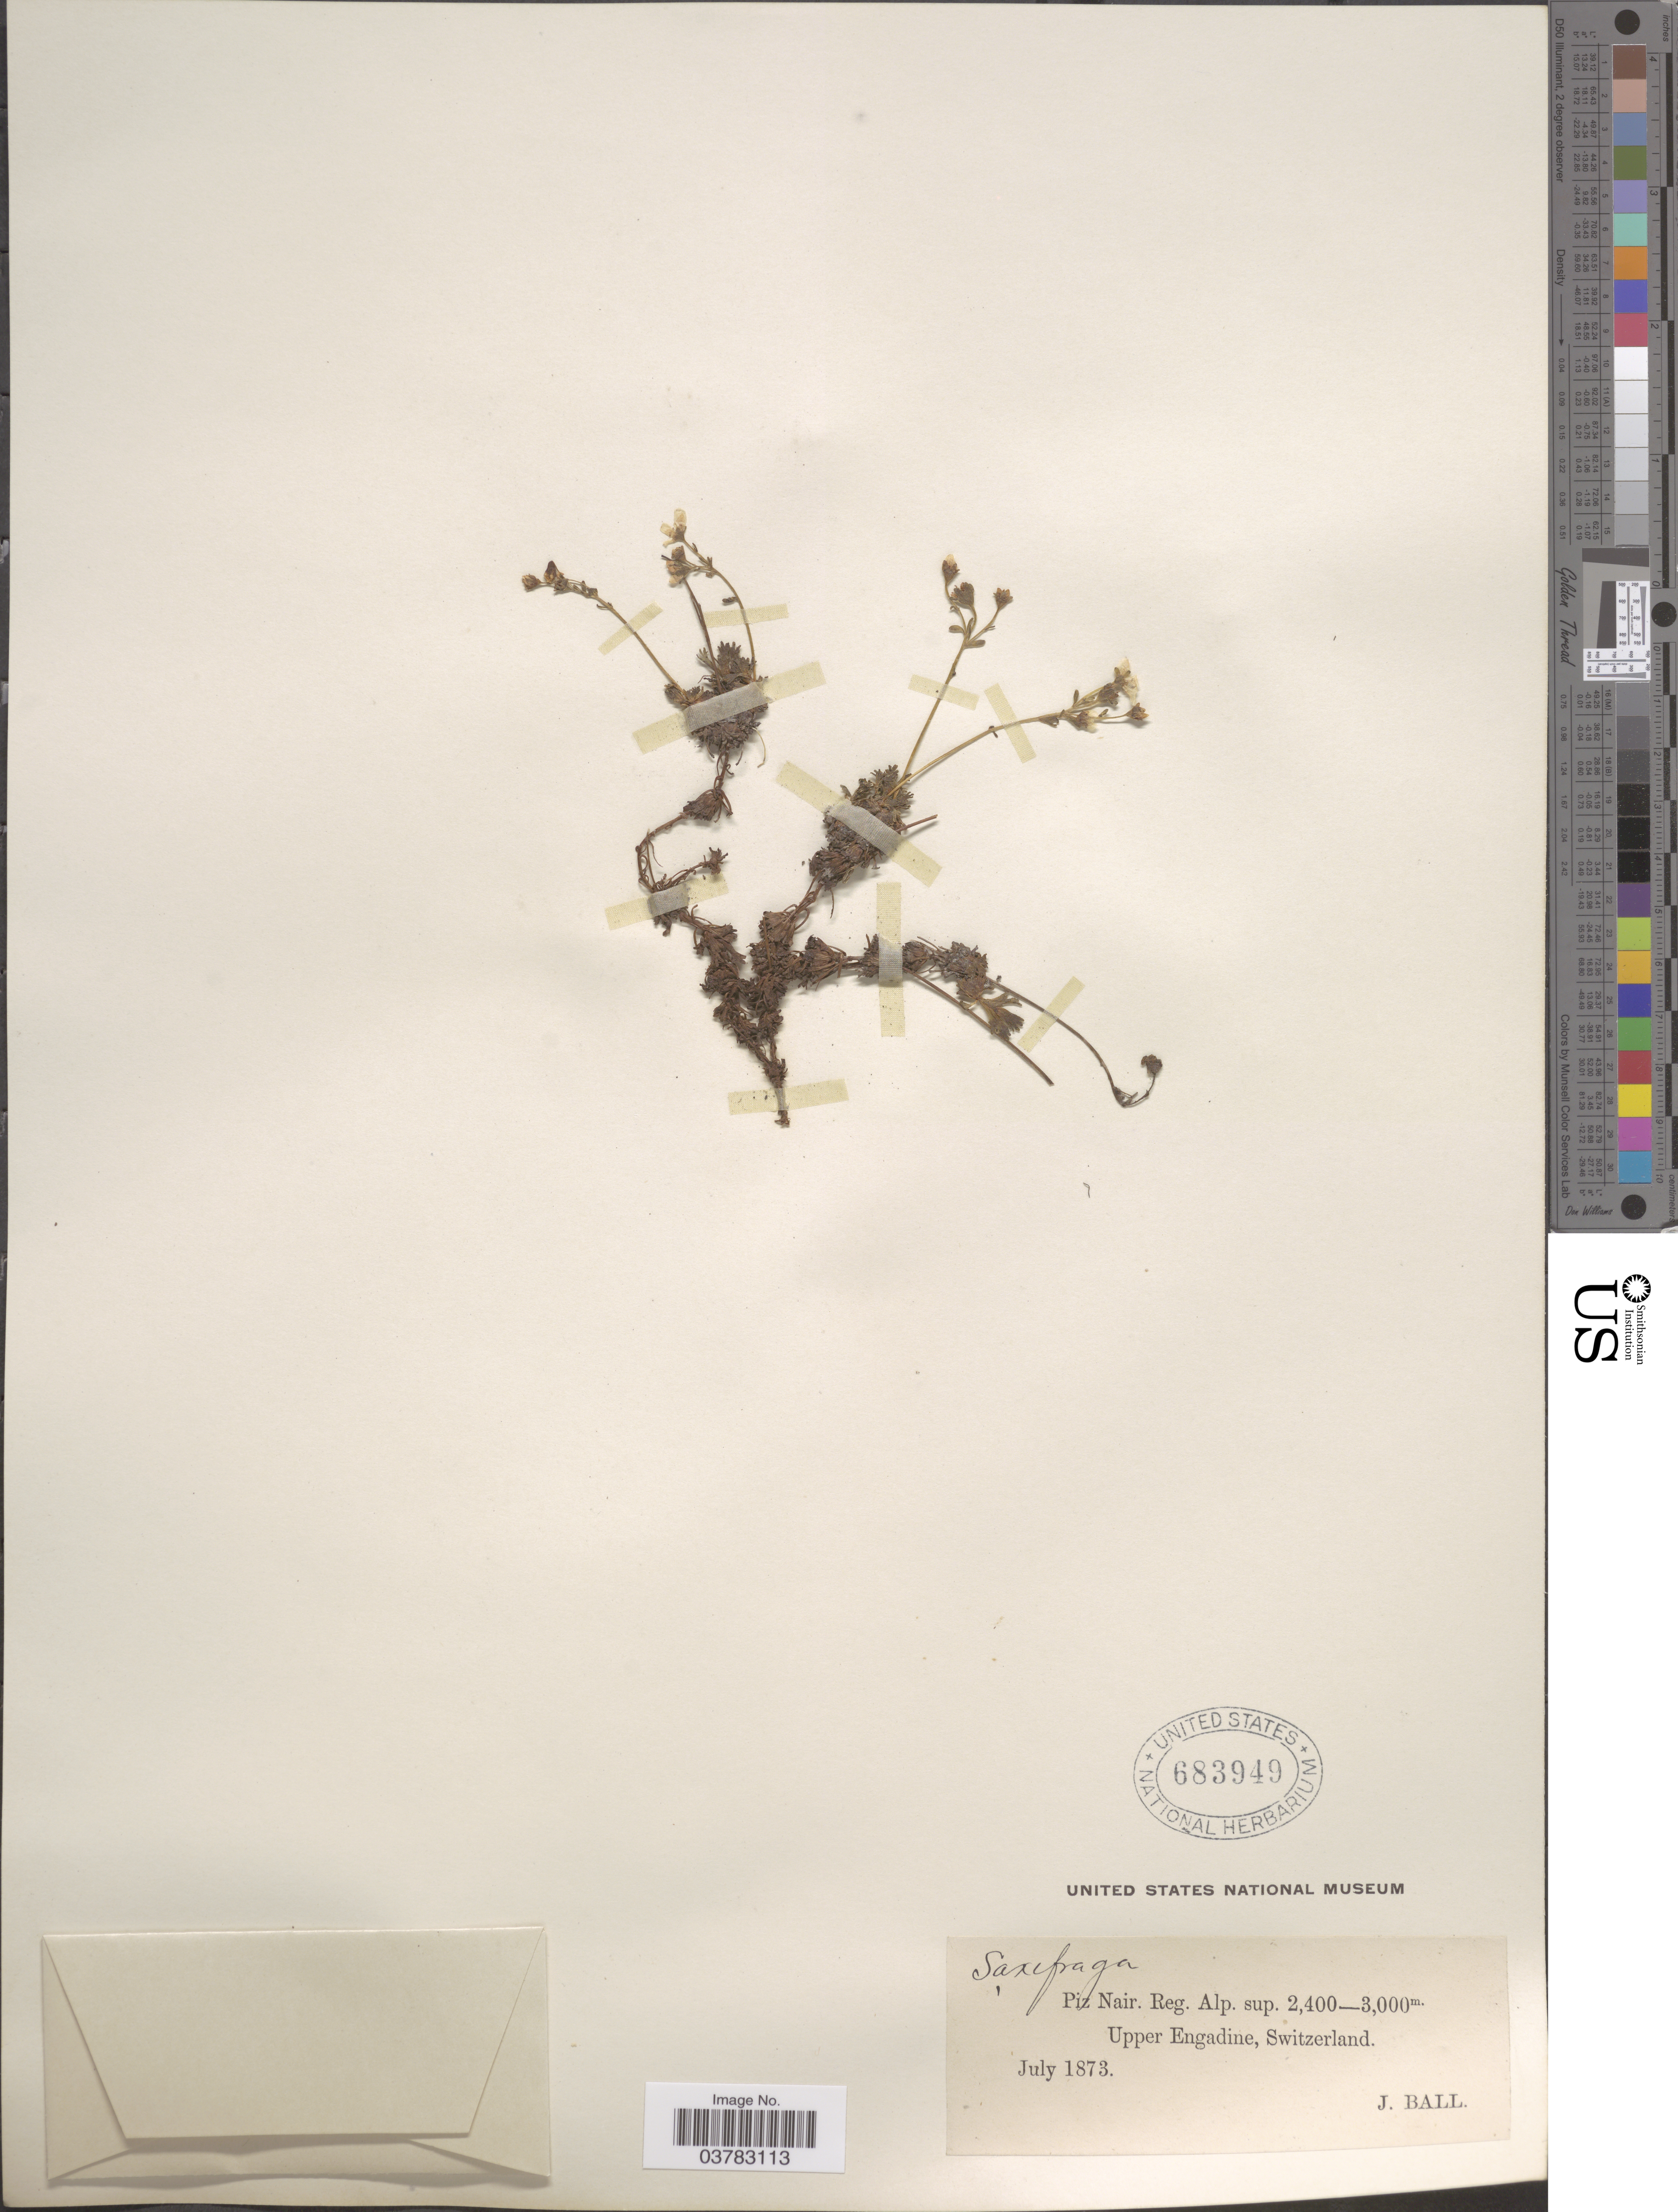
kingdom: Plantae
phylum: Tracheophyta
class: Magnoliopsida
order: Saxifragales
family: Saxifragaceae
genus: Saxifraga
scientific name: Saxifraga sp.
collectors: J. Ball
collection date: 1873-07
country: Switzerland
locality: Piz Nair. Reg. Alp. sup. Upper Engadine.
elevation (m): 2400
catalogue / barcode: US 683949